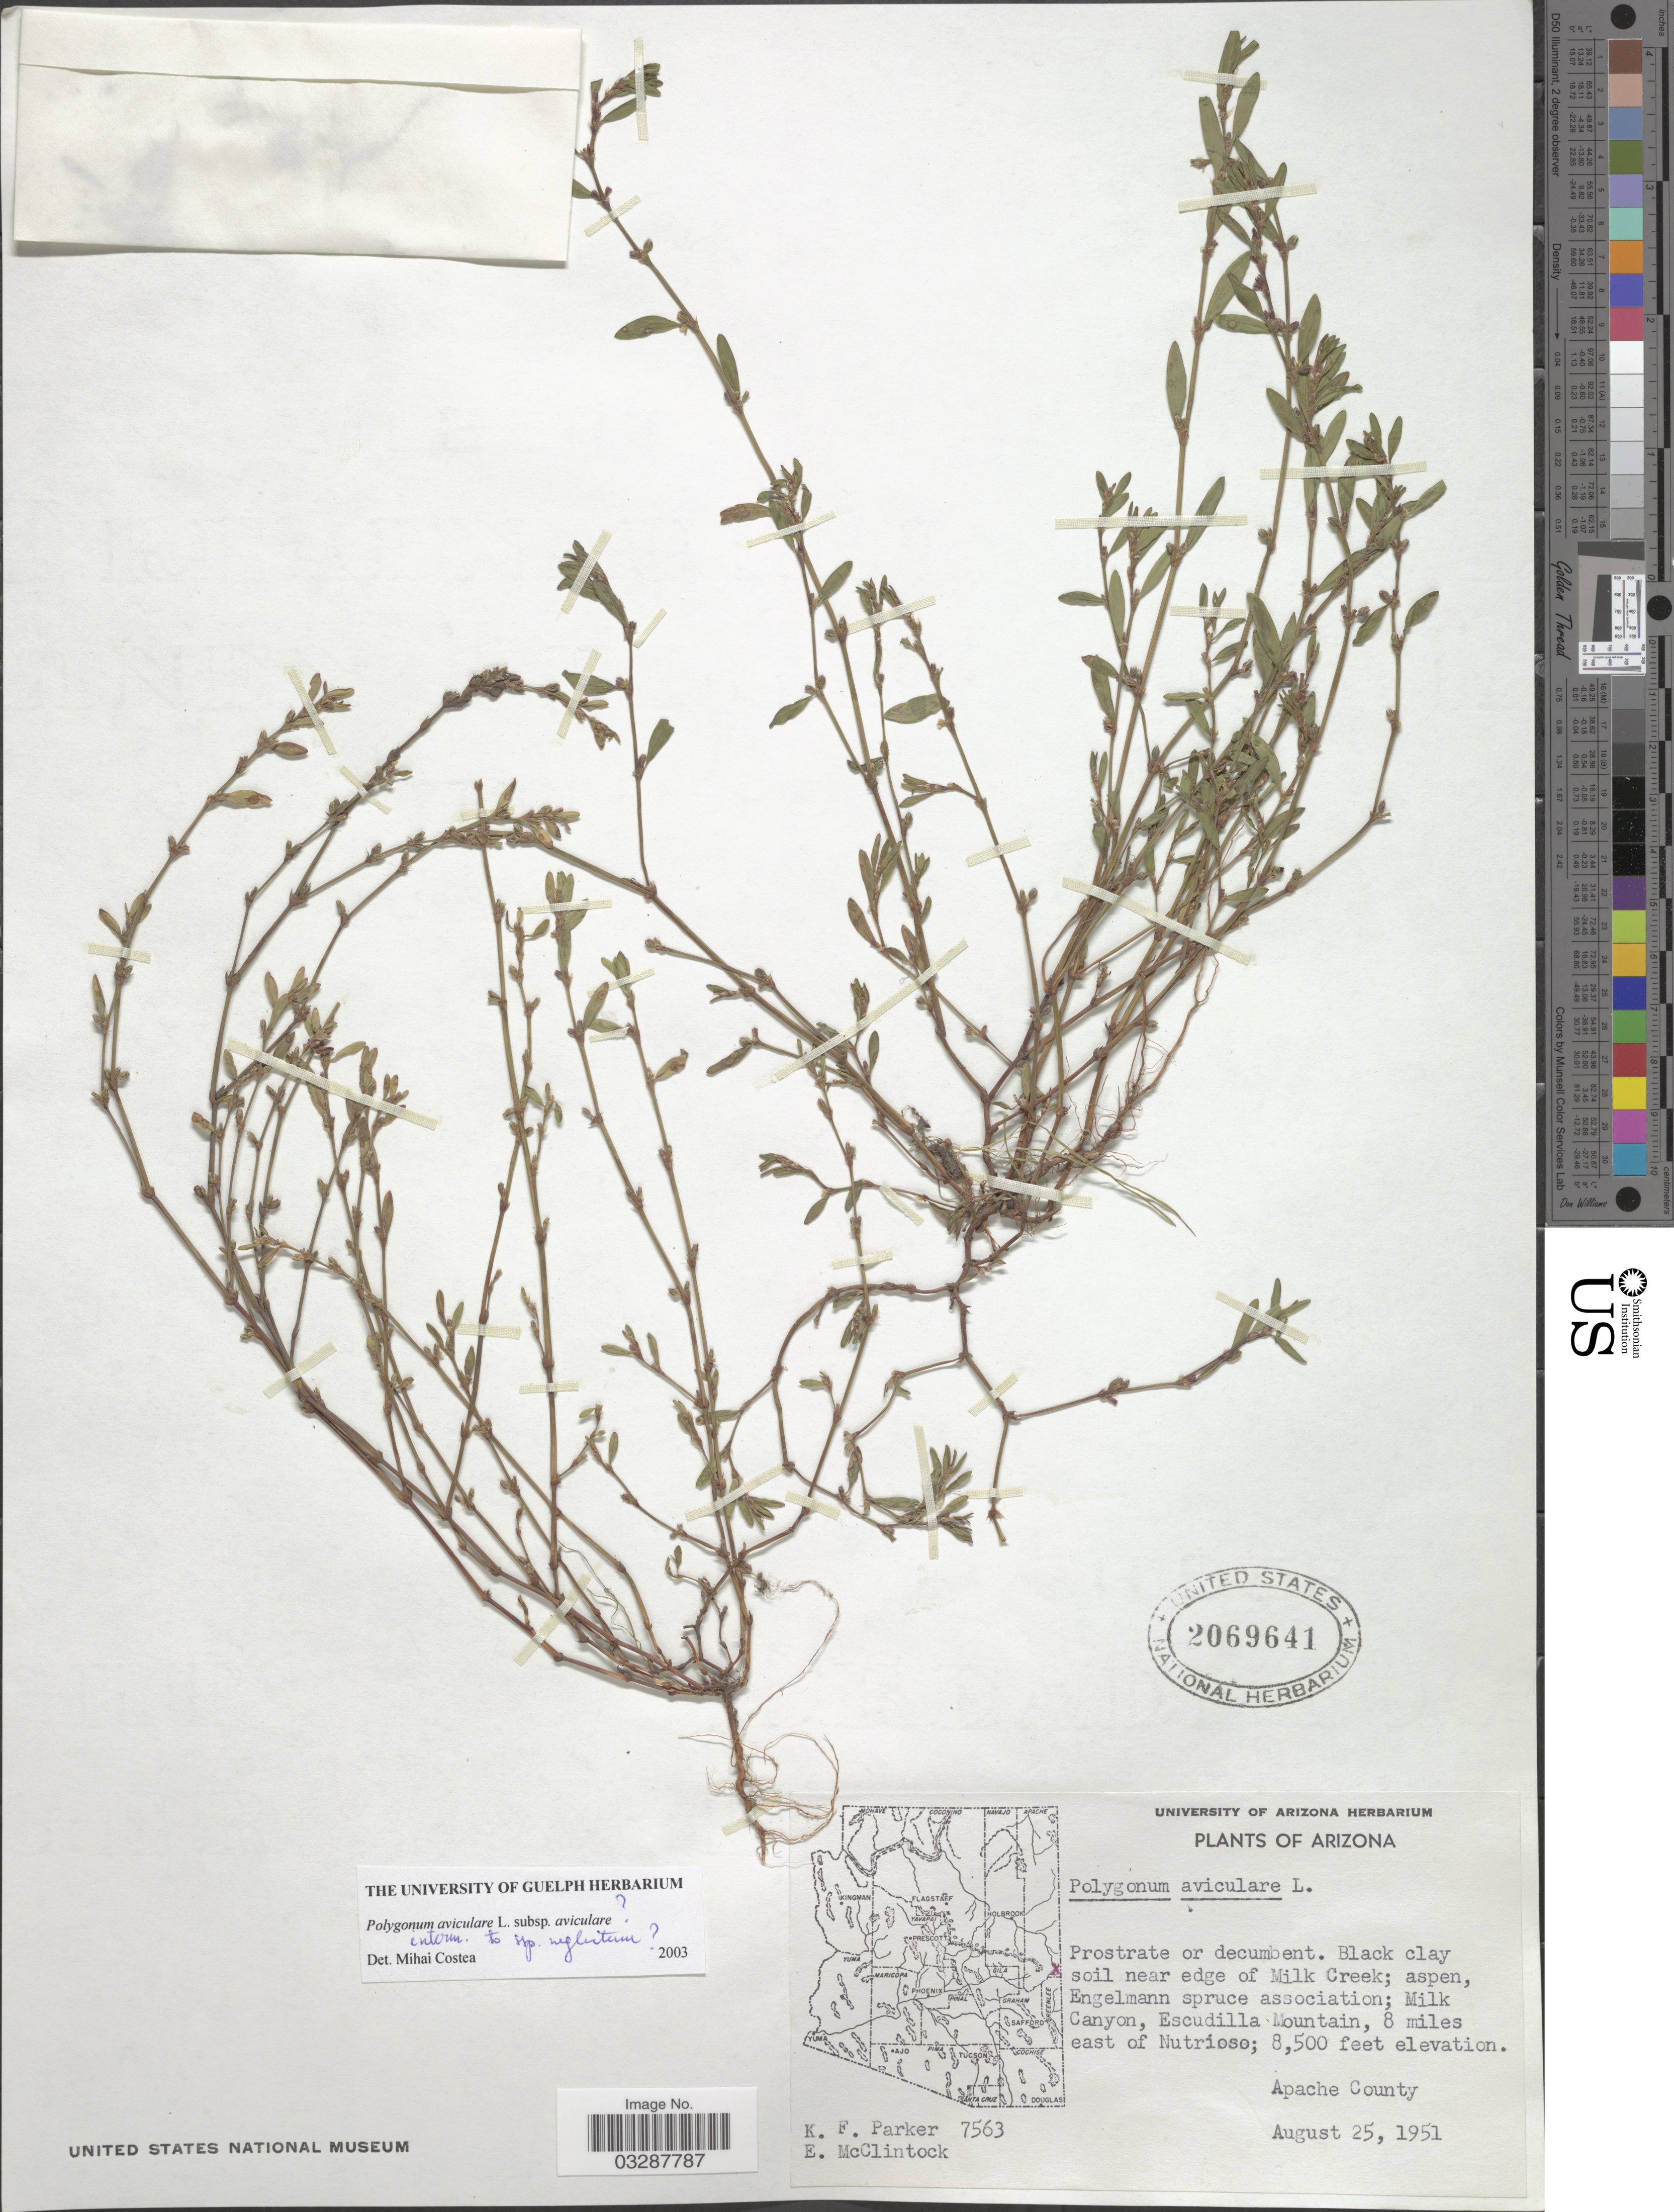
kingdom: Plantae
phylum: Tracheophyta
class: Magnoliopsida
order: Caryophyllales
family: Polygonaceae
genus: Polygonum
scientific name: Polygonum aviculare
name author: L.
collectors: K. F. Parker & E. McClintock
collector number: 7563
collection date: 1951-08-25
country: United States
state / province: Arizona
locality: Black clay soil near edge of Milk Creek; aspen, Engelmann spruce association; Milk Canyon, Escudilla Mountain, 8 miles east of Nutrioso. Apache County.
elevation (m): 2591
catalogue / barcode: US 2069641